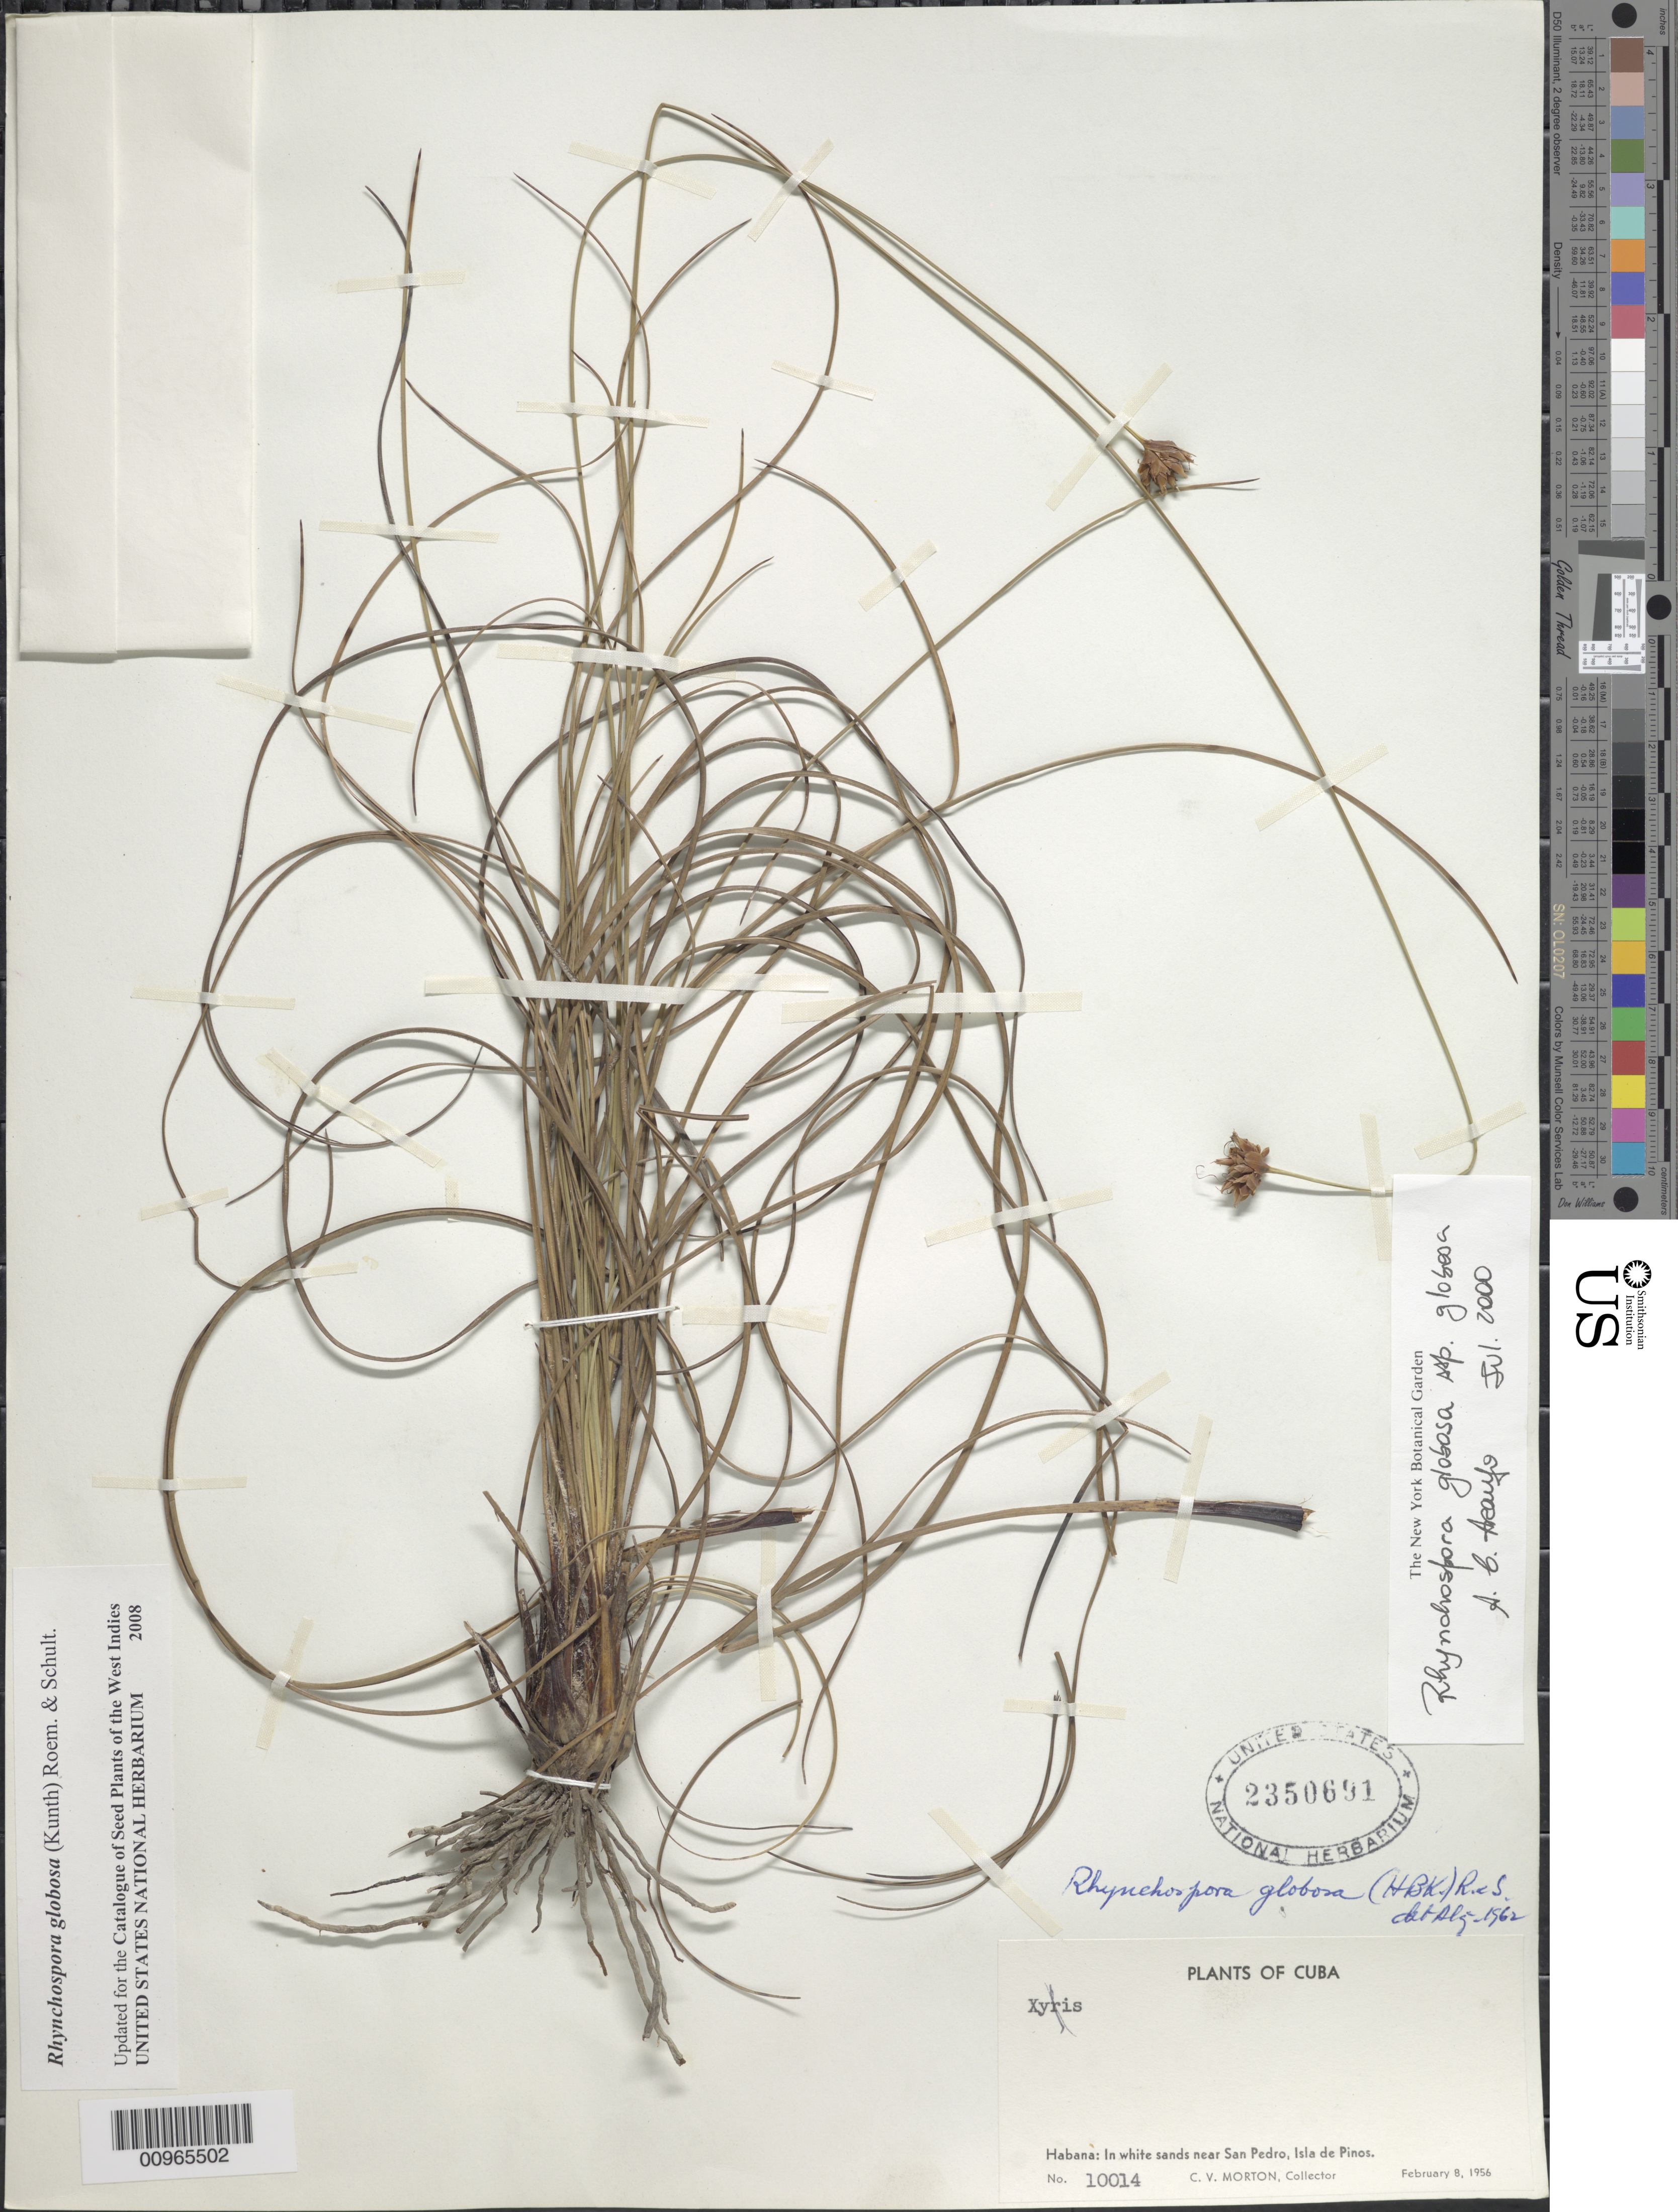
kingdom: Plantae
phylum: Tracheophyta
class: Liliopsida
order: Poales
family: Cyperaceae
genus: Rhynchospora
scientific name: Rhynchospora globosa var. globosa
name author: (Kunth) Roem. & Schult.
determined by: Strong, M. T., (US), Smithsonian Institution - National Museum of Natural History (UNITED STATES)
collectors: C. V. Morton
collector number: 10014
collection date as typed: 08 Feb 1956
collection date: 1956-02-08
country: Cuba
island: Isla de la Juventud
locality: Isle of Pines, near San Pedro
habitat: In white sand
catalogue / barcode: US 2350691